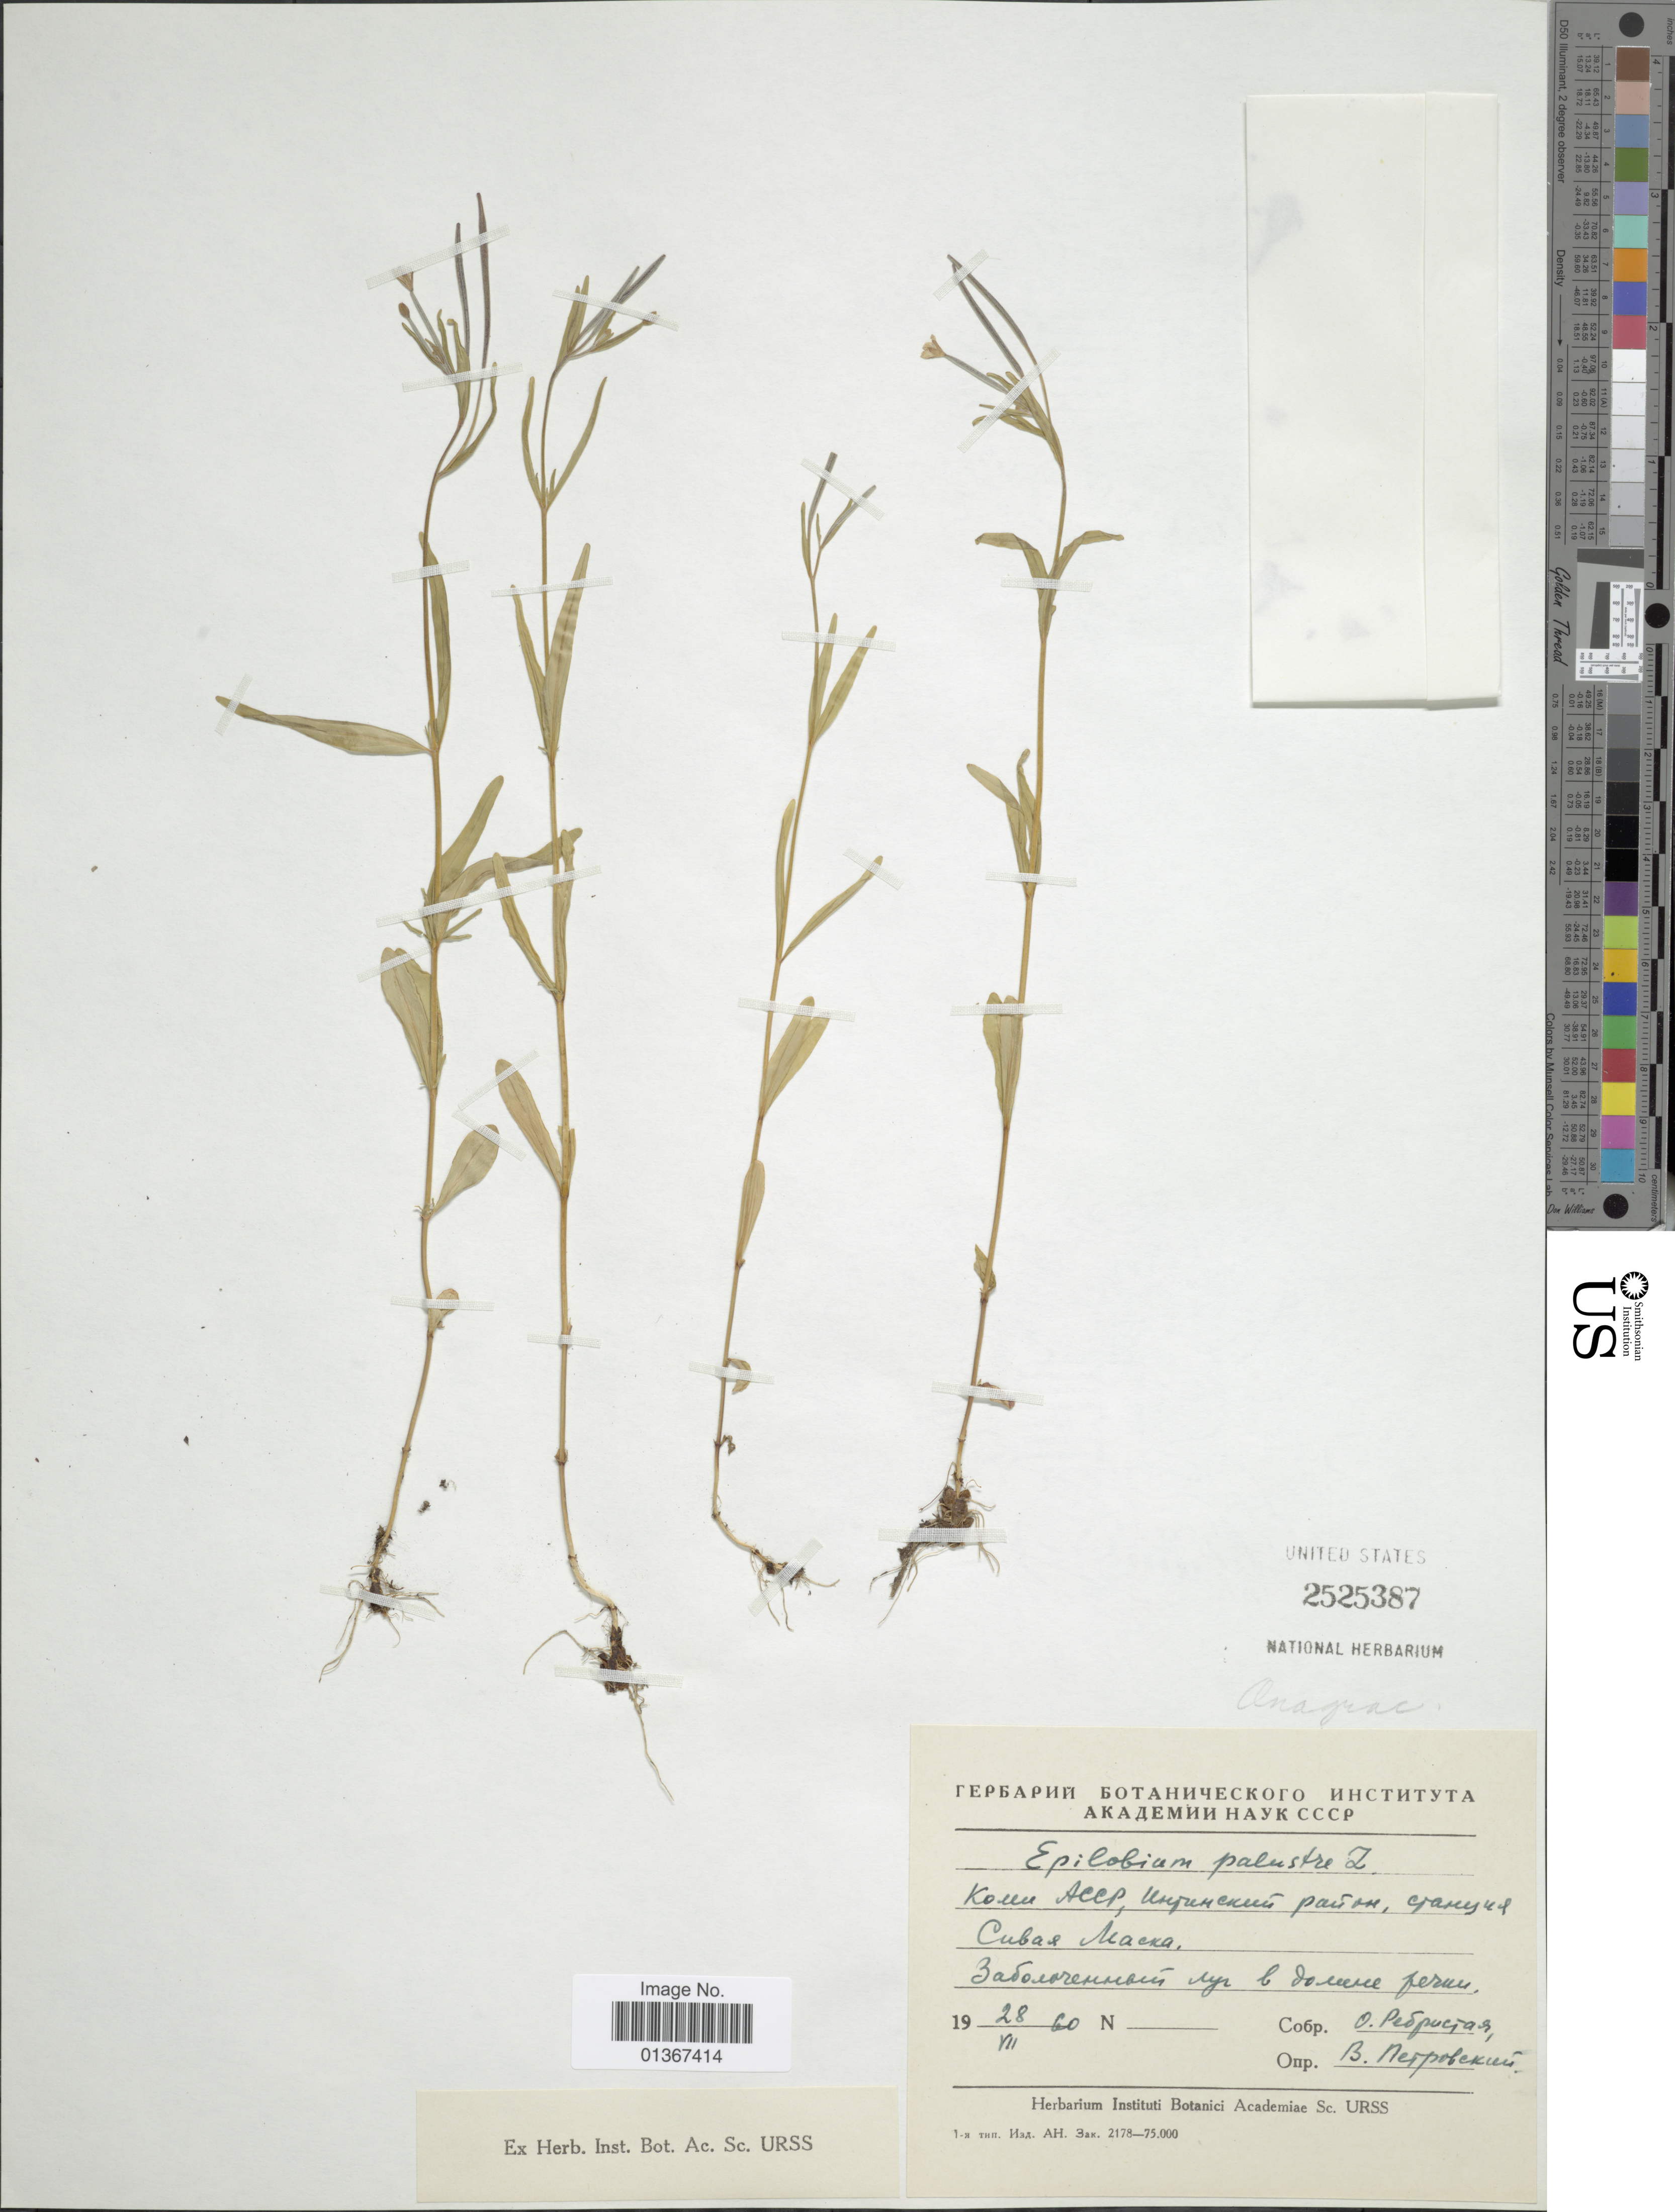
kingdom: Plantae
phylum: Tracheophyta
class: Magnoliopsida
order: Myrtales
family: Onagraceae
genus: Epilobium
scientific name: Epilobium palustre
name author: L.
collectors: O. Rebristaya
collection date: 1960-07-28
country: Russian Federation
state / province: Komi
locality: Sivaya Maska.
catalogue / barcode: US 2525387